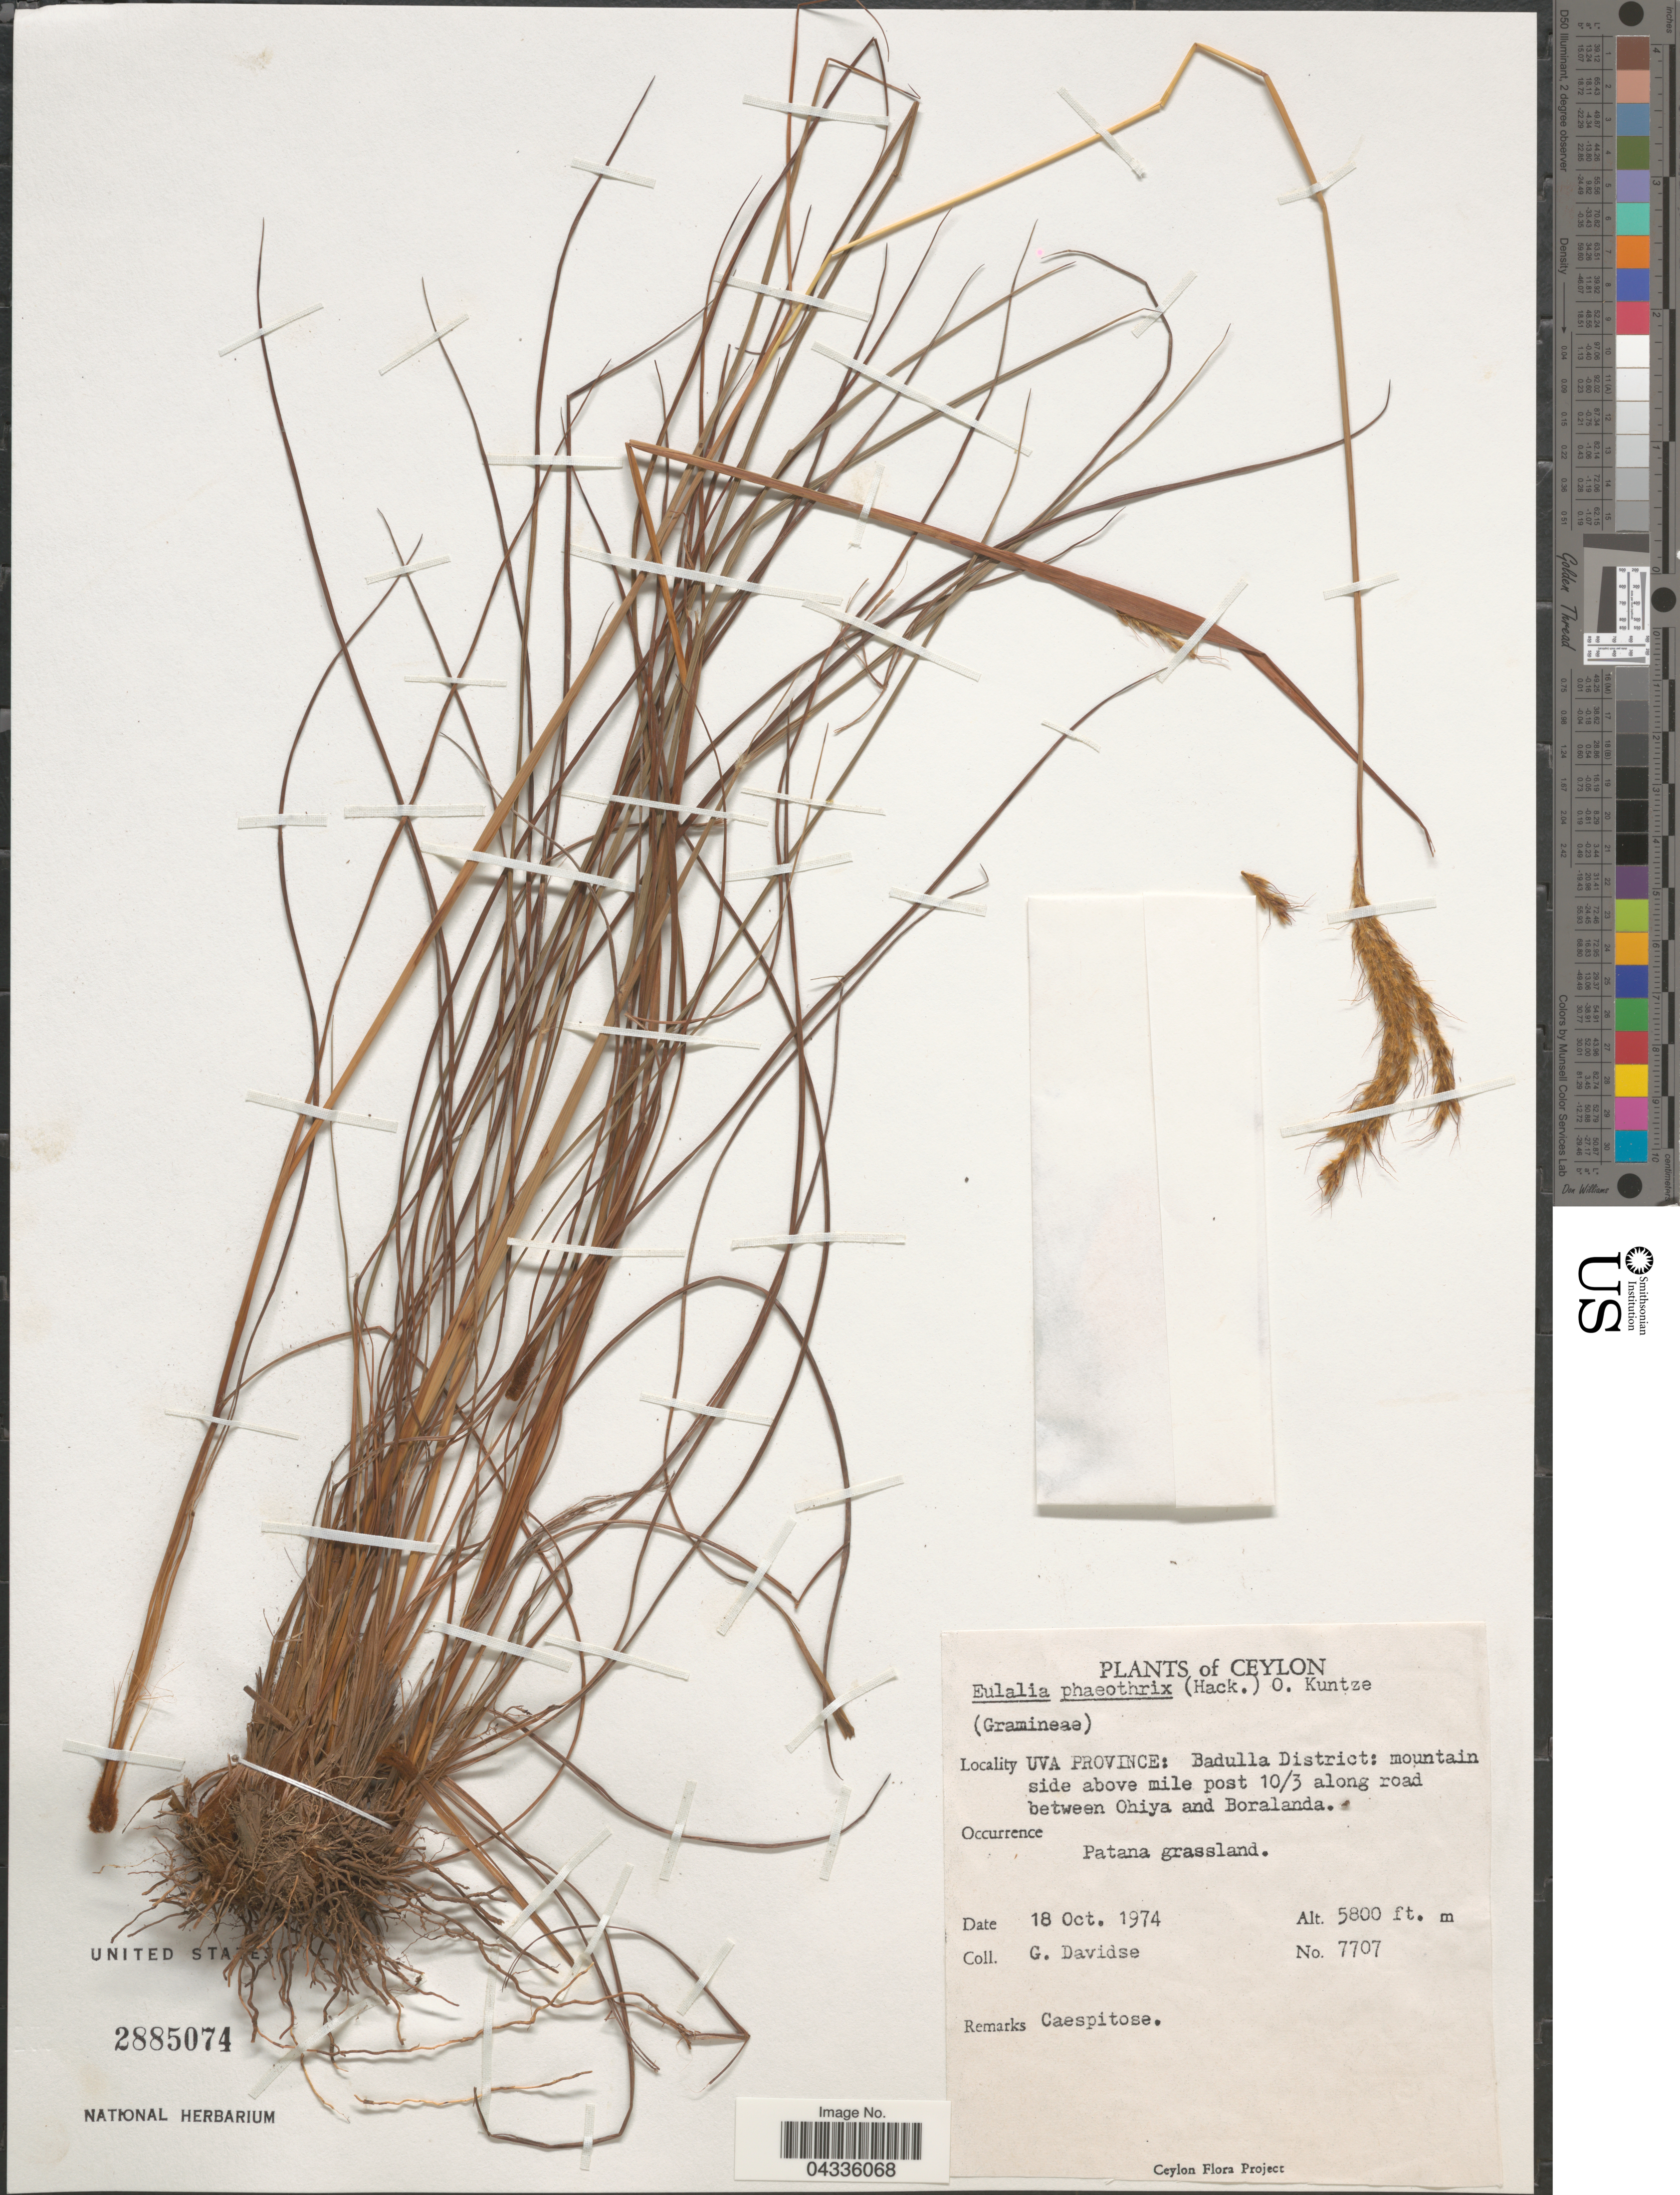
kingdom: Plantae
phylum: Tracheophyta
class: Liliopsida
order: Poales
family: Poaceae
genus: Eulalia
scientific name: Eulalia phaeothrix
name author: (Hack.) Kuntze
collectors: G. Davidse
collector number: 7707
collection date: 1974-10-18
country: Sri Lanka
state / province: Uva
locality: Ceylon. Badulla District: mountain side above mile post 10/3 along road between Ohiya and Boralanda.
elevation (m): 1768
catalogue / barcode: US 2885074